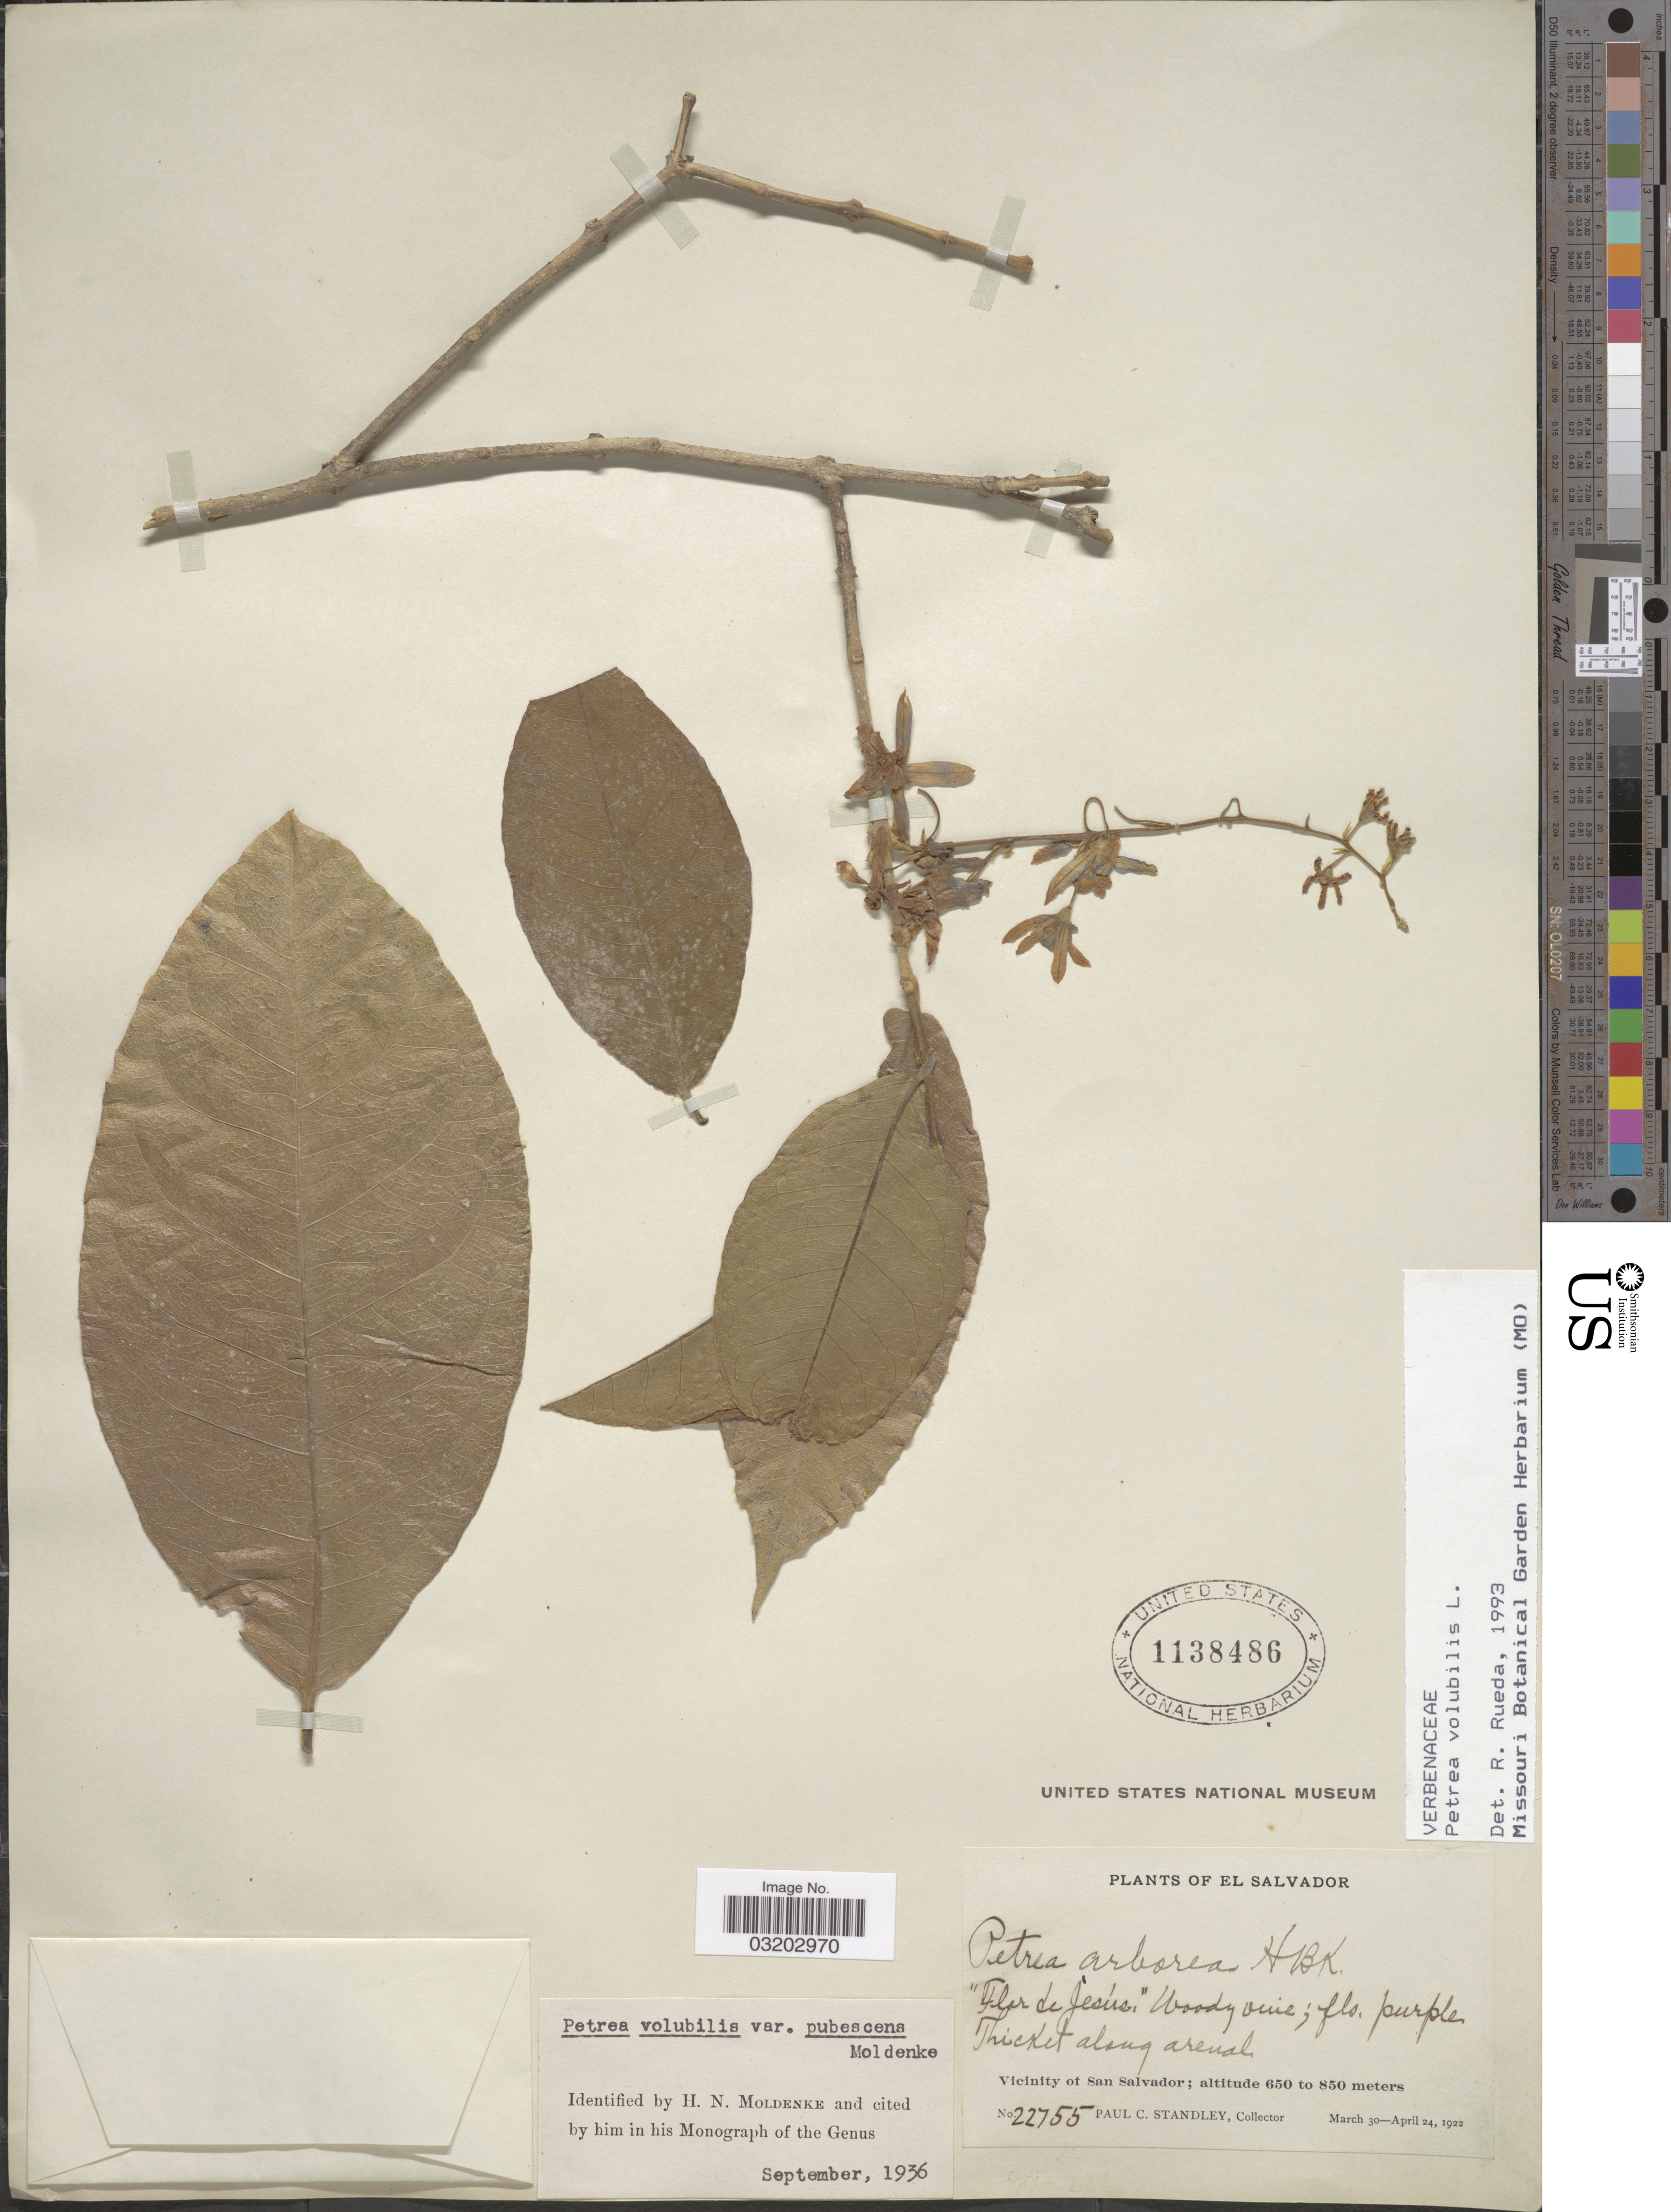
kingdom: Plantae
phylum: Tracheophyta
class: Magnoliopsida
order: Lamiales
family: Verbenaceae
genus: Petrea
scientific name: Petrea volubilis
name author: L.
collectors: P. C. Standley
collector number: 22755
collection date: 1922-03-30/1922-04-24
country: El Salvador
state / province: San Salvador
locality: Vicinity of San Salvador.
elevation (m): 650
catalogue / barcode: US 1138486